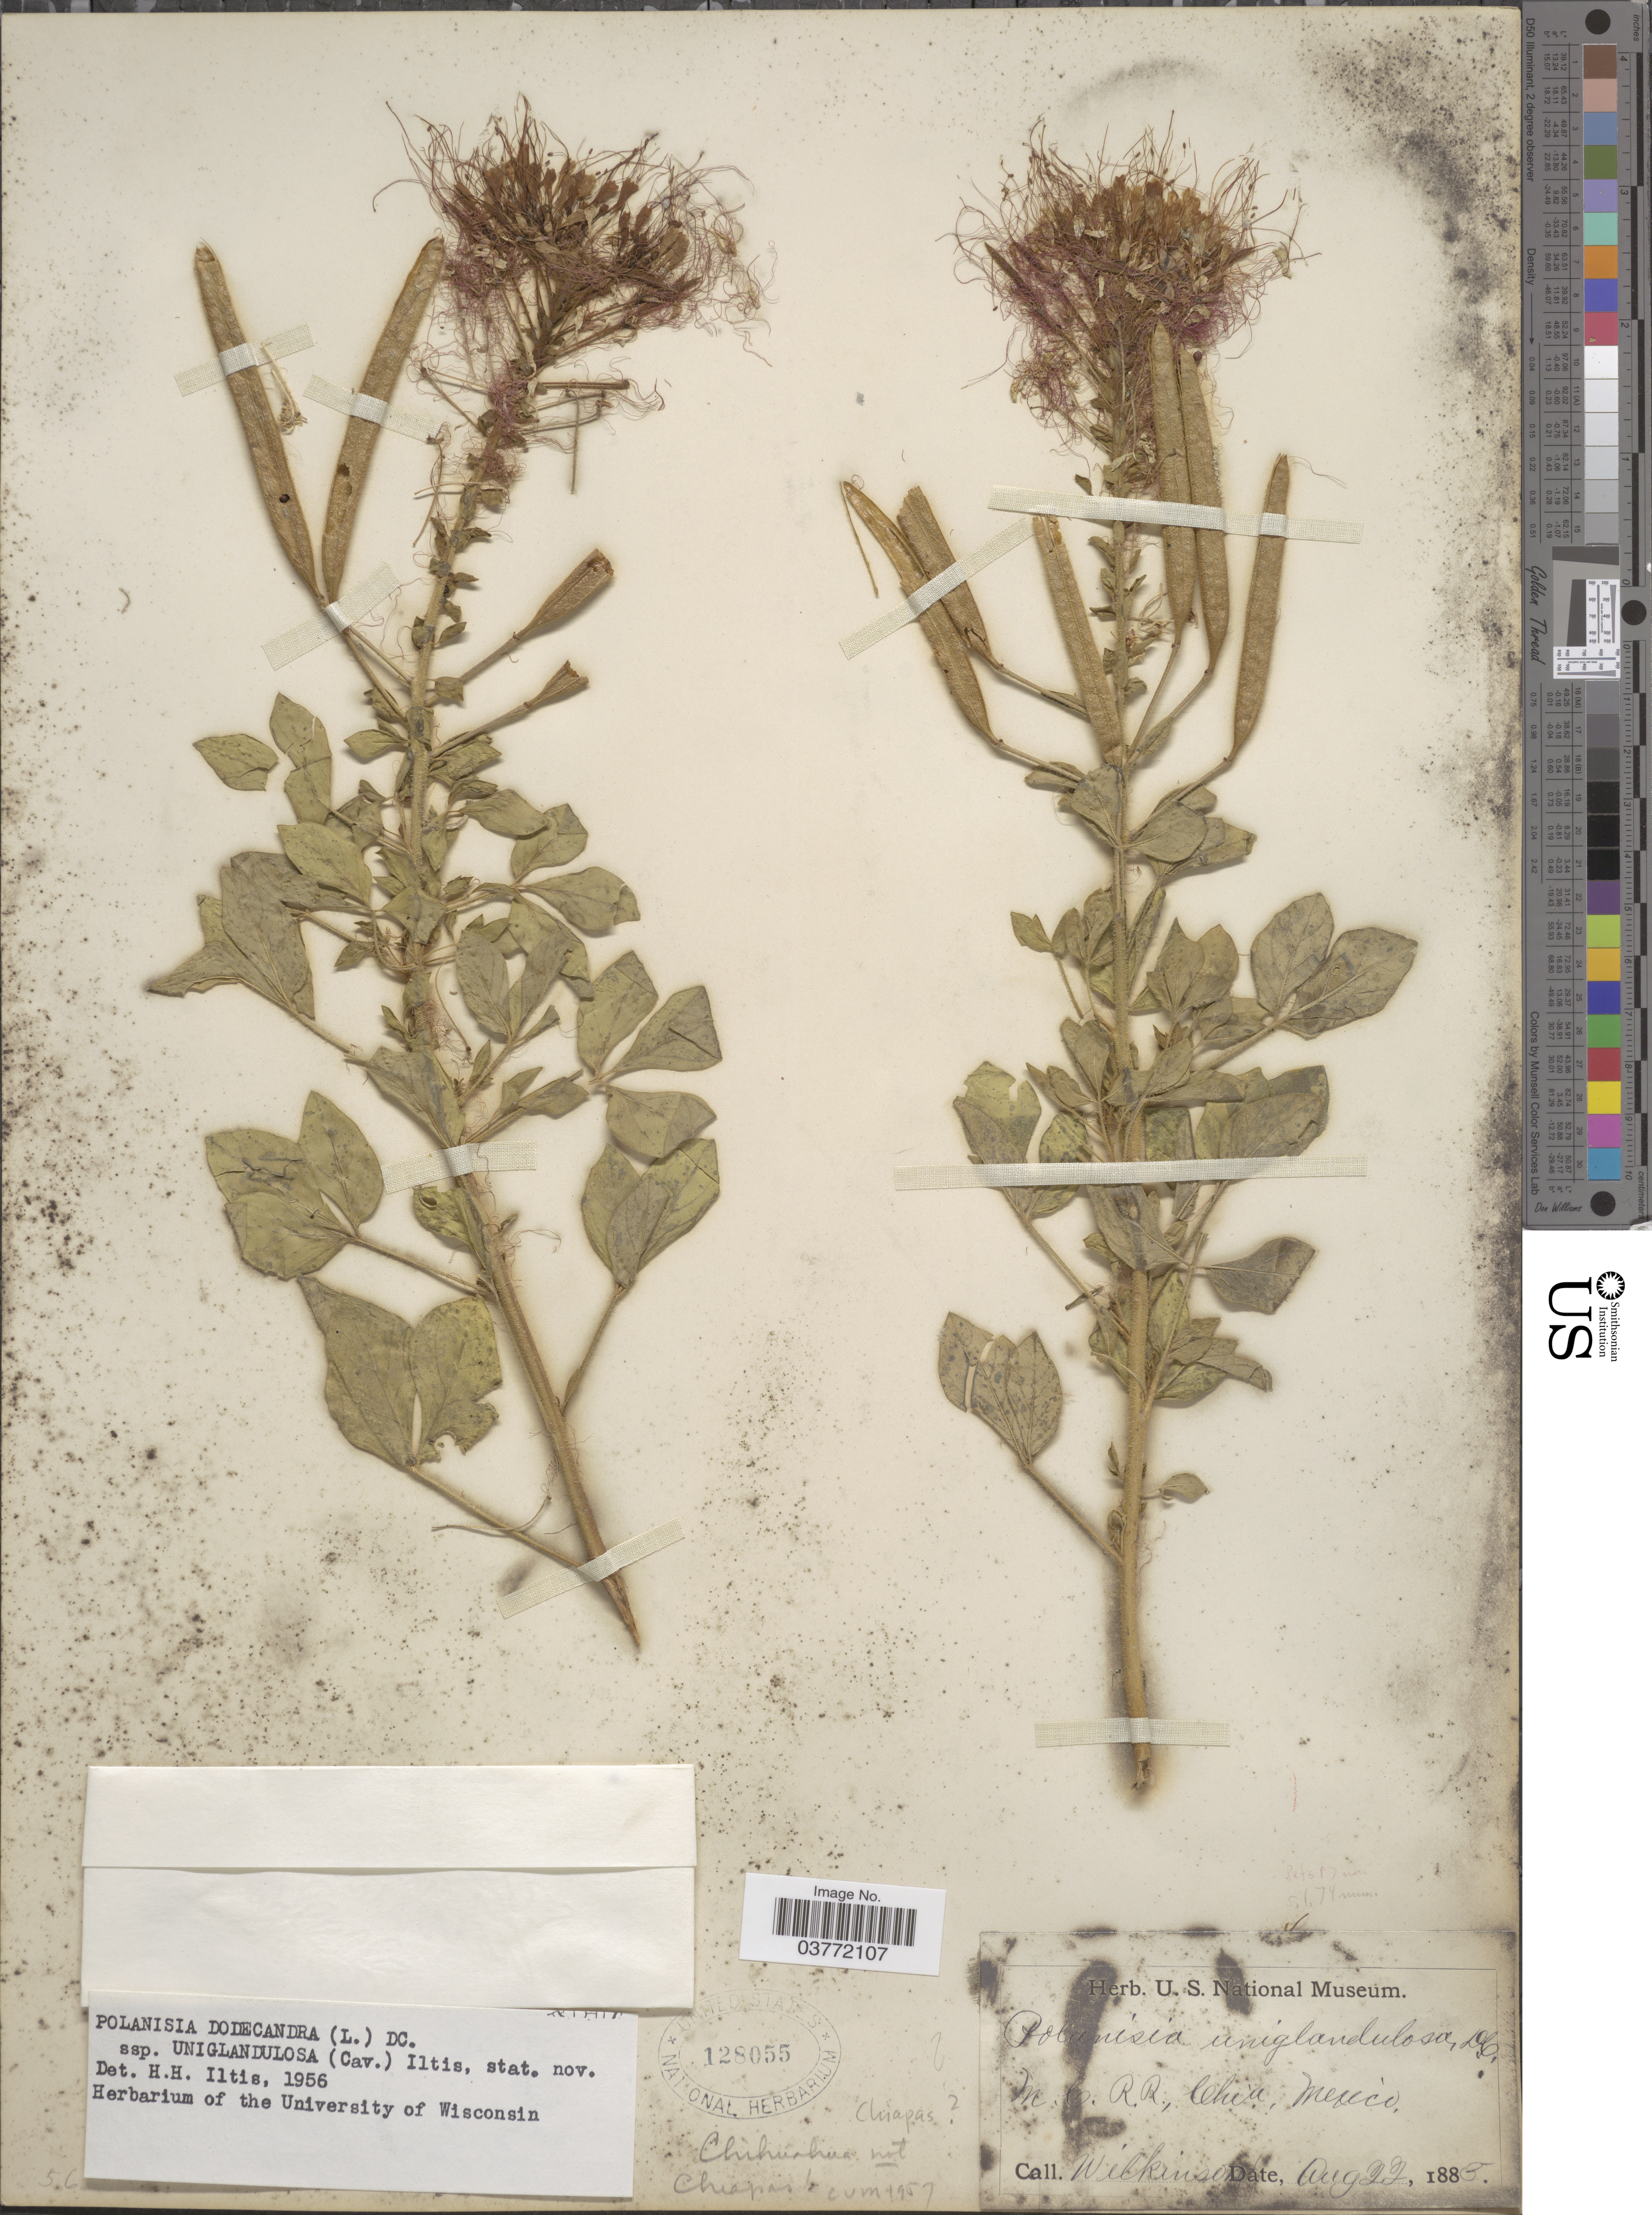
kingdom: Plantae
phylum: Tracheophyta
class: Magnoliopsida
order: Brassicales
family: Cleomaceae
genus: Polanisia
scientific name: Polanisia uniglandulosa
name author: (Cav.) DC.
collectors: Wilkinson, --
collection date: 1883-08-22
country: Mexico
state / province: Chihuahua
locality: In C. R.R. Chia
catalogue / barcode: US 128055